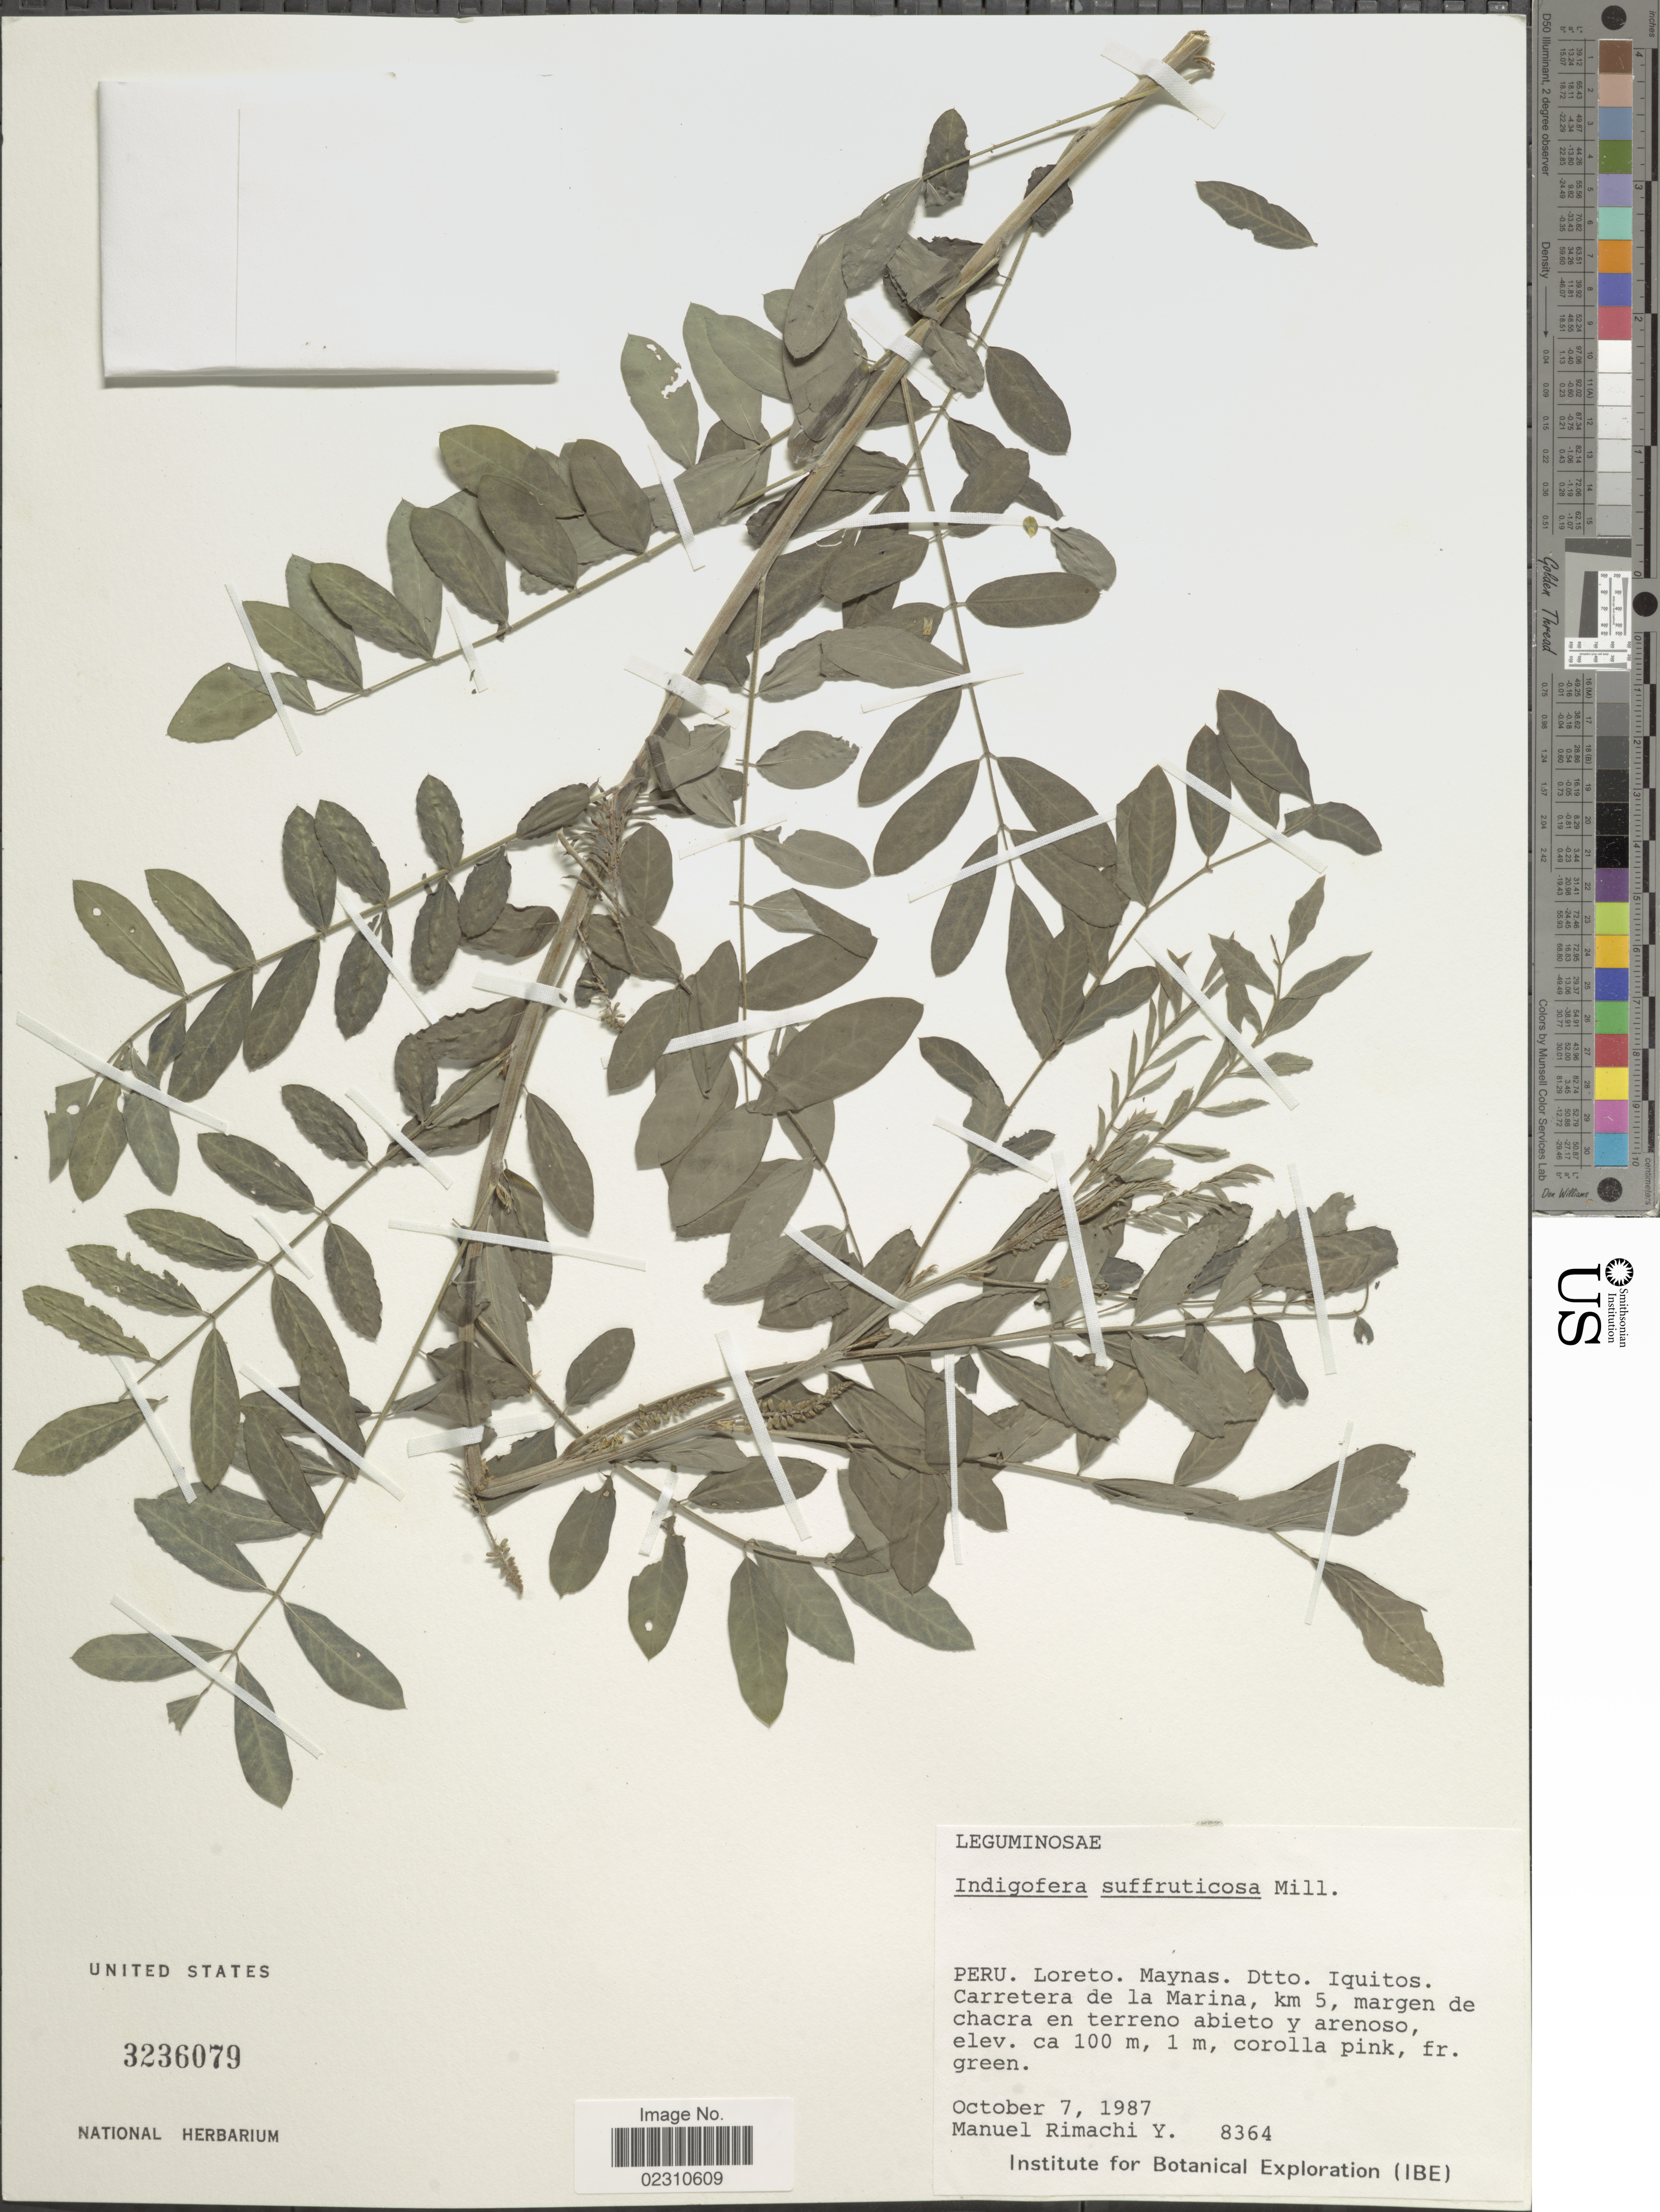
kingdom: Plantae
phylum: Tracheophyta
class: Magnoliopsida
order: Fabales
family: Fabaceae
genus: Indigofera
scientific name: Indigofera suffruticosa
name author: Mill.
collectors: M. Rimachi Y.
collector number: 8364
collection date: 1987-01-07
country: Peru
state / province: Loreto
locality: Peru, Loreto. Maynas, Dtto. Iquitos, Carretera de la Marina, km 5, margen de chacra en terreno abieto y arenoso.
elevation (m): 100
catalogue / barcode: US 3236079